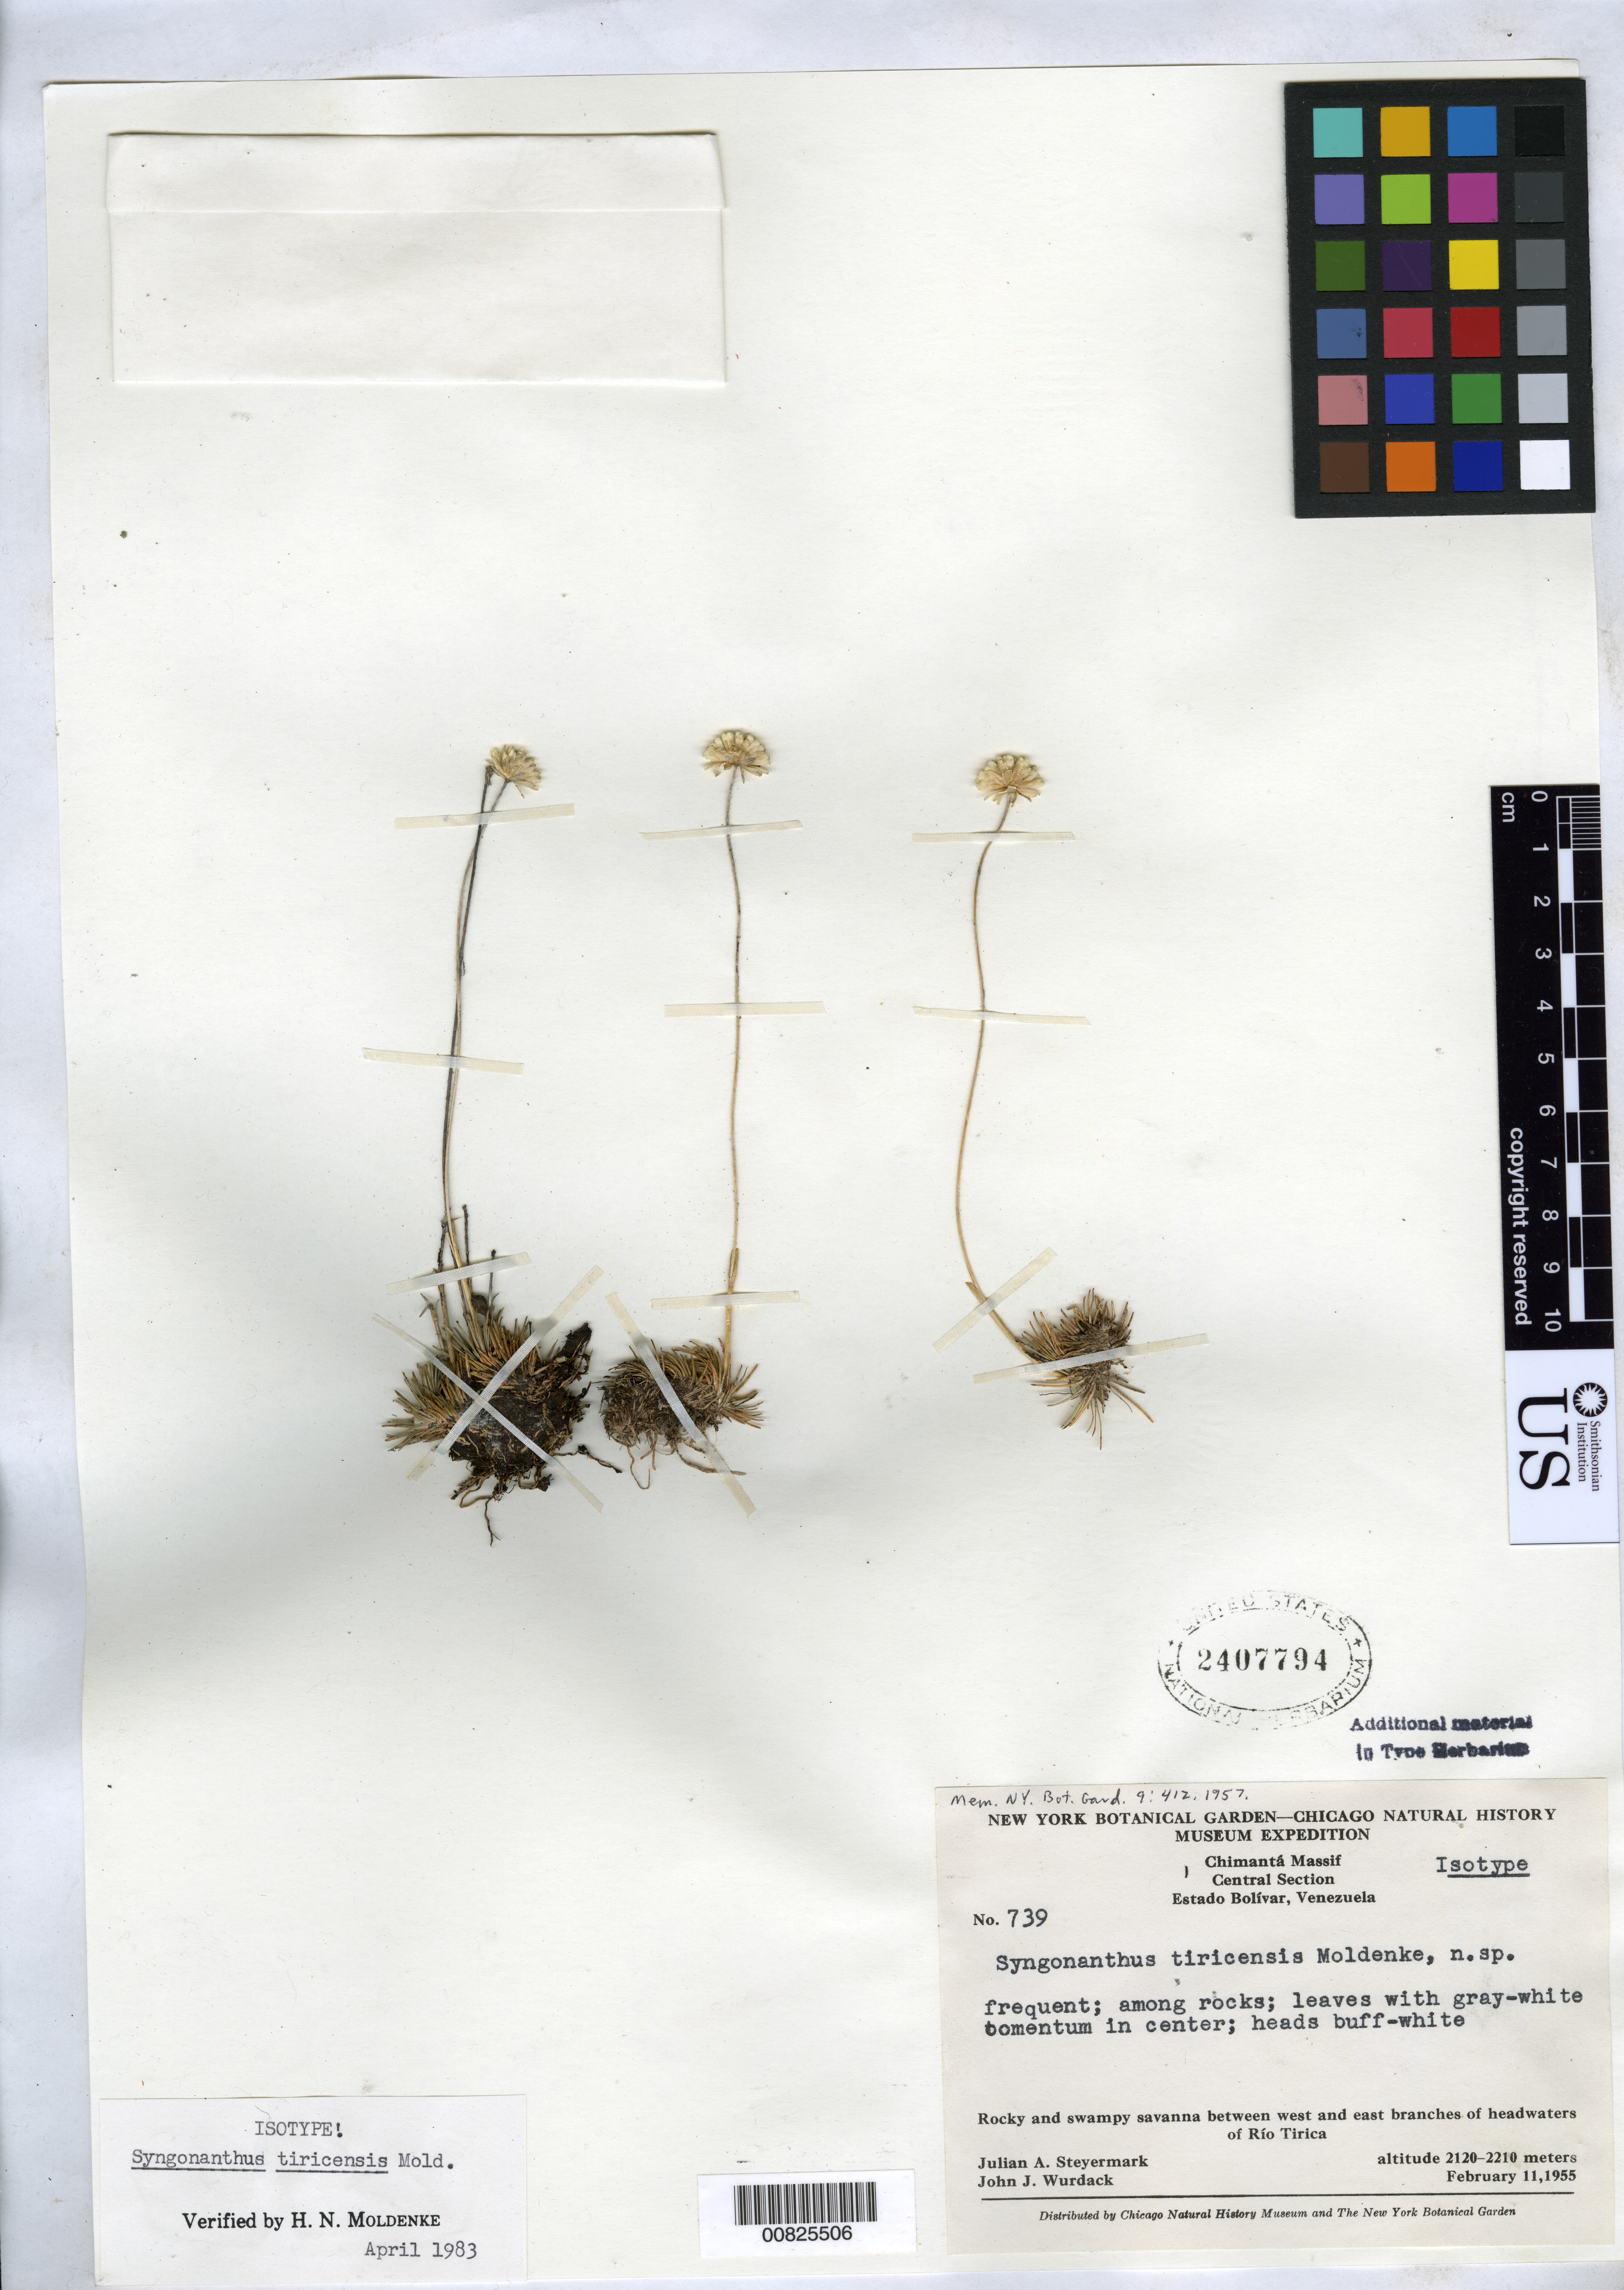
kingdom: Plantae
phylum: Tracheophyta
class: Liliopsida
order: Poales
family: Eriocaulaceae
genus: Syngonanthus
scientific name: Syngonanthus tiricensis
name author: Moldenke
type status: Isotype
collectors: J. Steyermark & J. J. Wurdack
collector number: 739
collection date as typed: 11 Feb 1955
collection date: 1955-02-11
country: Venezuela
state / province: Bolivar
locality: Chimanta Massif, Central Section. Between east and west branches of Rio Tirica.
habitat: Among rocks. Rocky and swampy savanna between west and east branches of headwaters of Rio Tirica.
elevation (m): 2120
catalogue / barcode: US 2407794